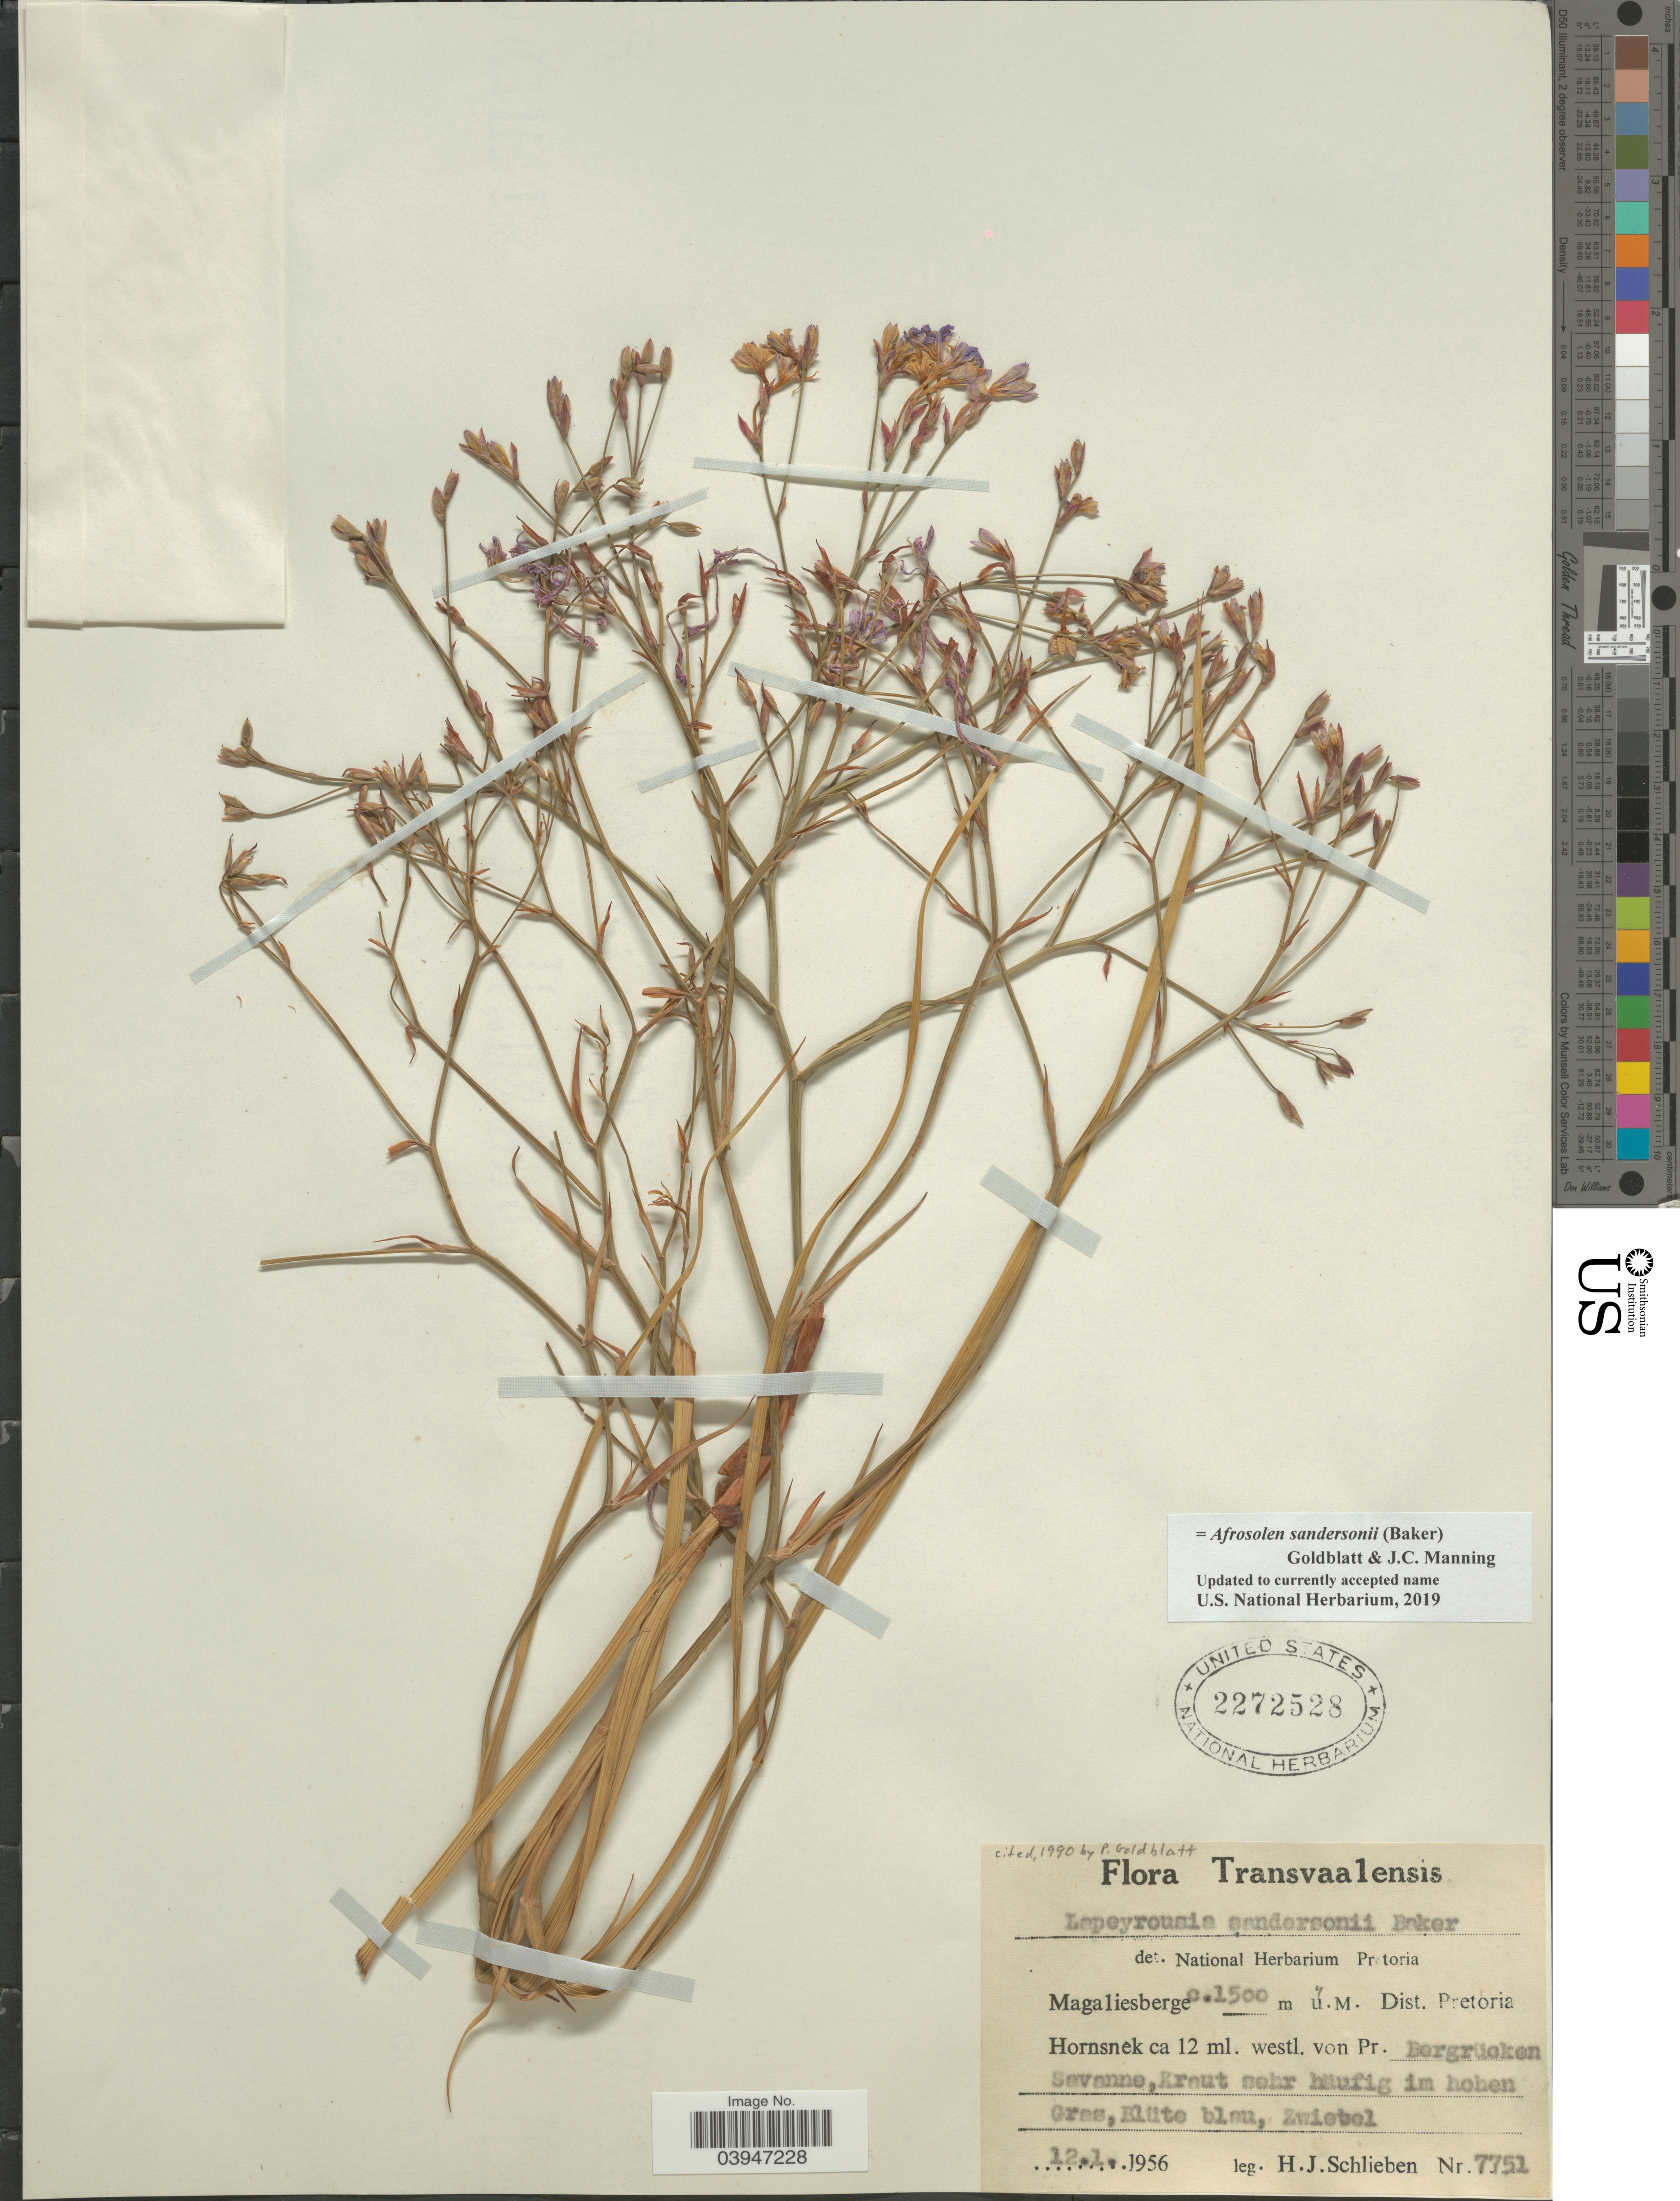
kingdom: Plantae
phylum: Tracheophyta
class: Liliopsida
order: Asparagales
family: Iridaceae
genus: Afrosolen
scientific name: Afrosolen sandersonii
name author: (Baker) Goldblatt & J.C. Manning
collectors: H. J. Schlieben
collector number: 7751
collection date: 1956-01-12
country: South Africa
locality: Transvaalensis. Magaliesberge. Dist. Pretoria Hornsnek ca 12ml. westl. von Pr. Bergrücken Savanne.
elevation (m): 1500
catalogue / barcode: US 2272528